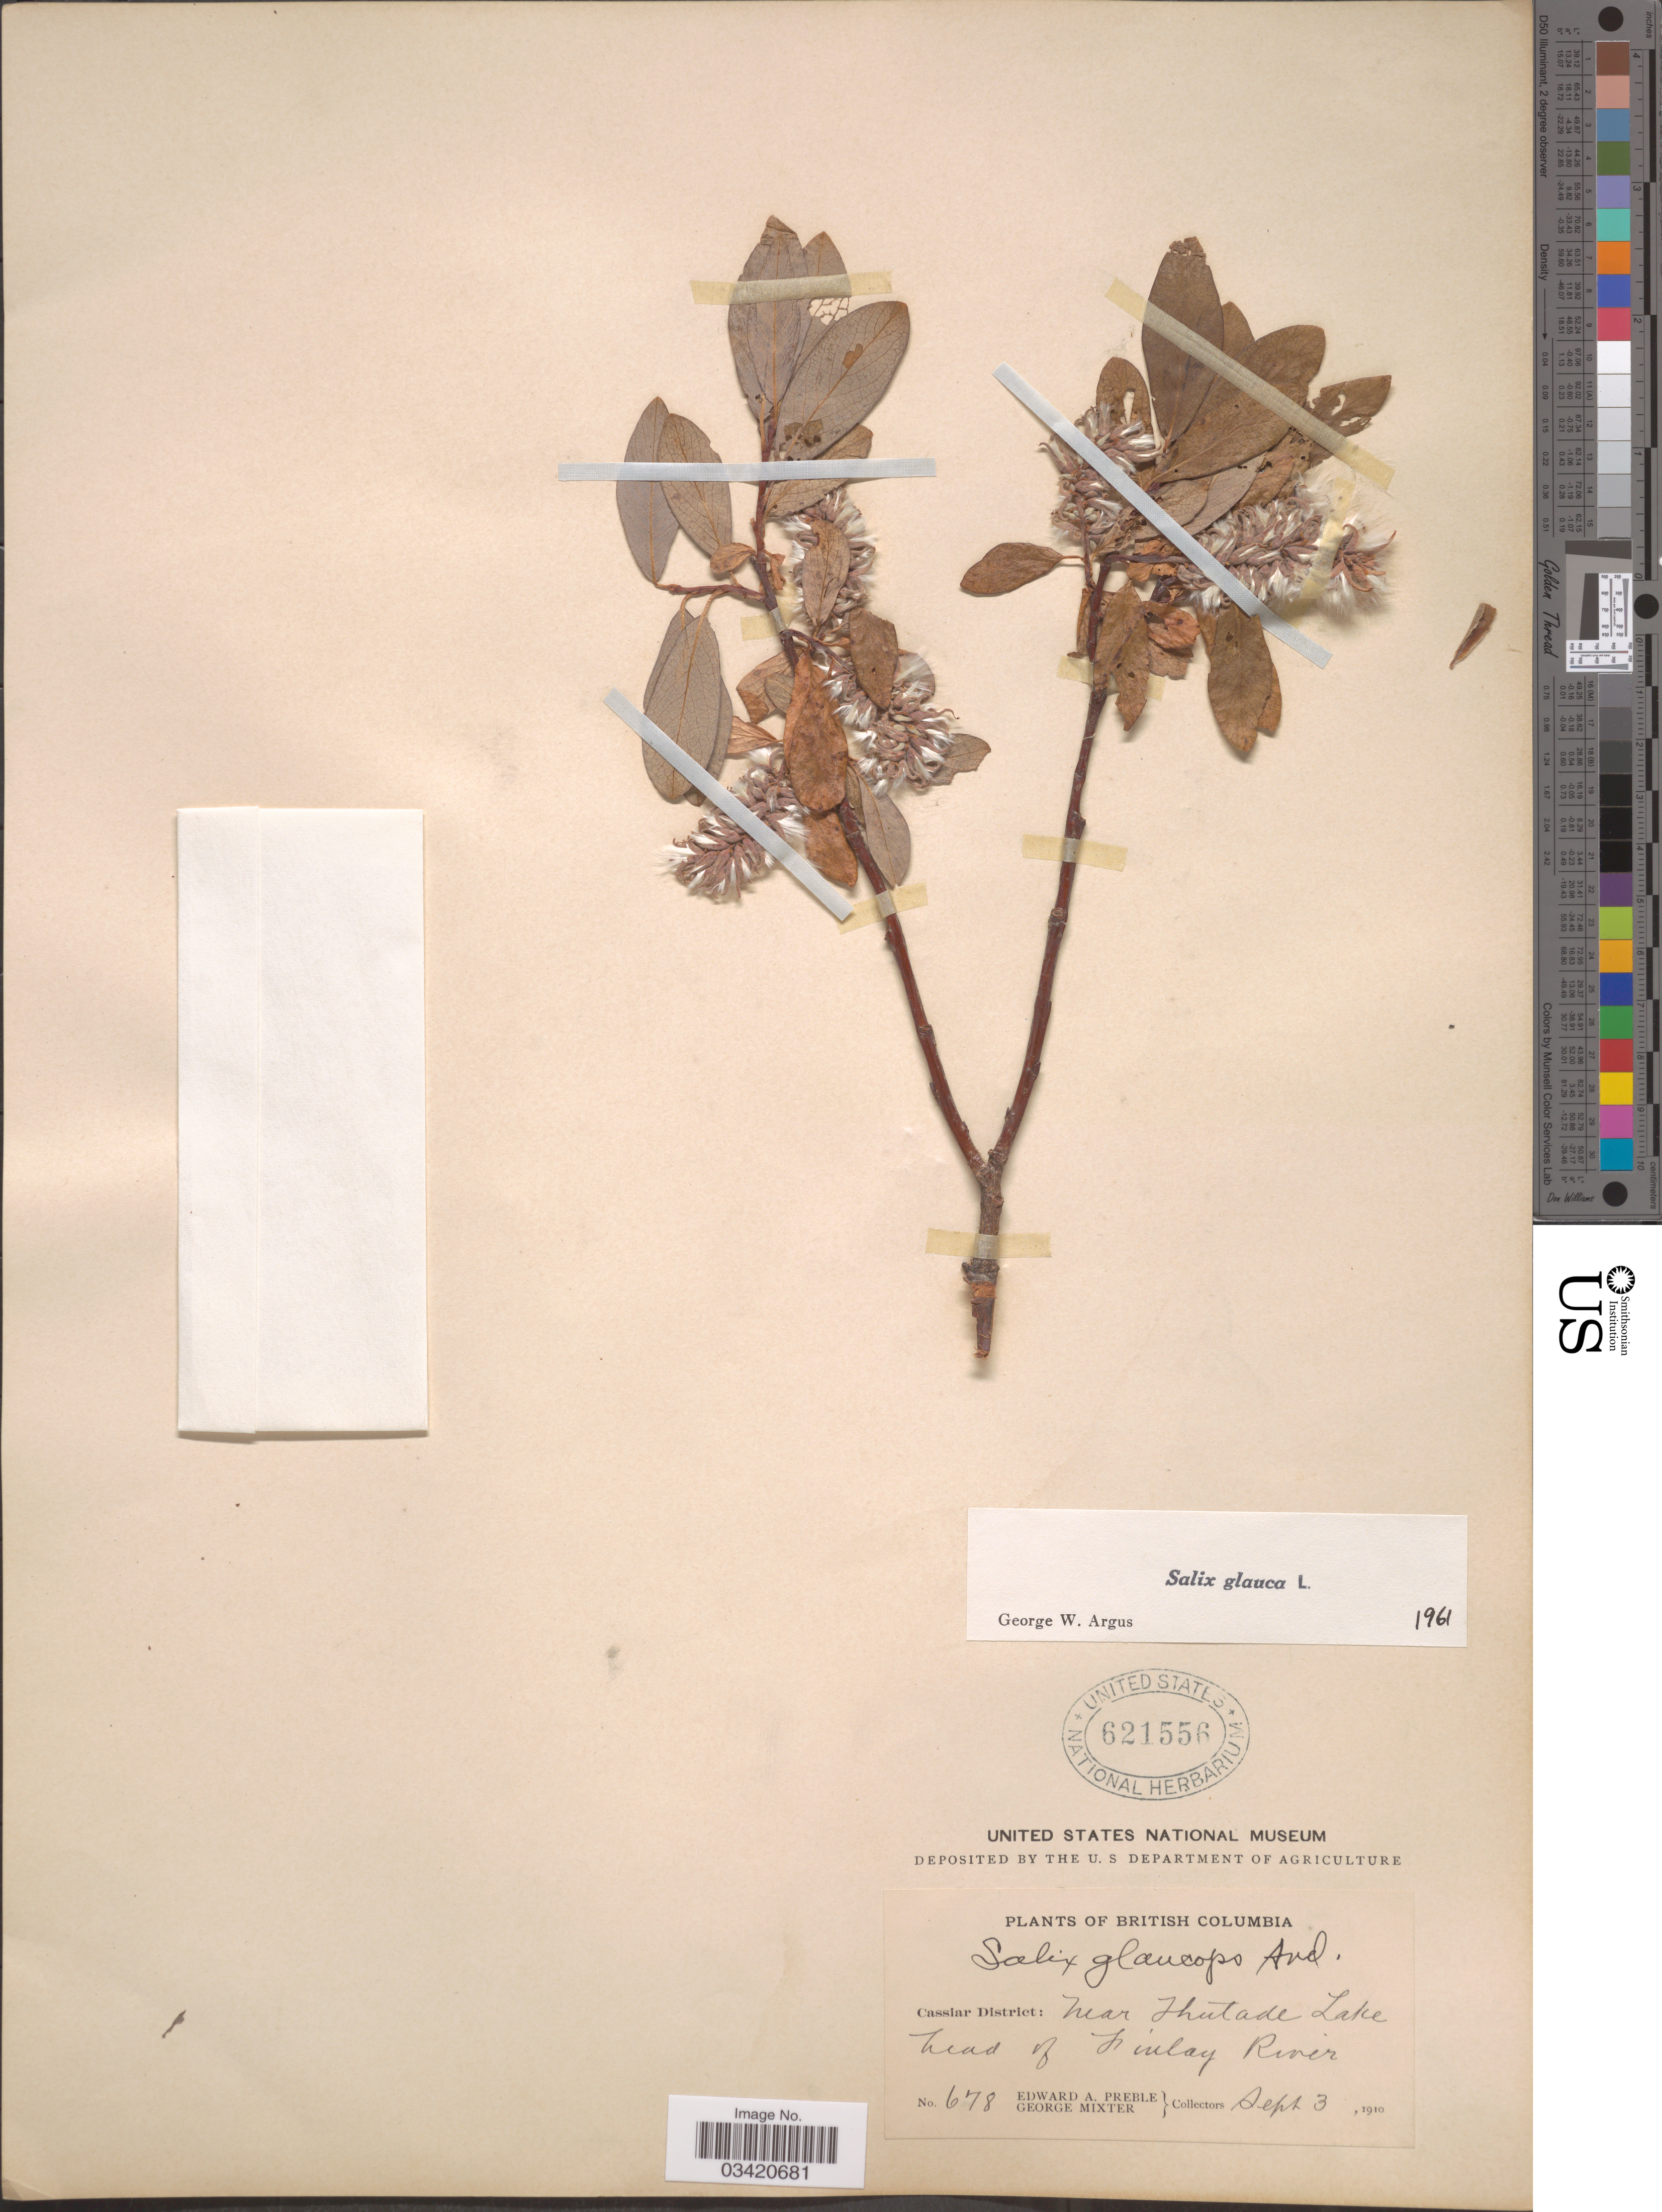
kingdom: Plantae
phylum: Tracheophyta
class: Magnoliopsida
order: Malpighiales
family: Salicaceae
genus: Salix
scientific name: Salix glauca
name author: L.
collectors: E. Preble & G. Mixter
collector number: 678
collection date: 1910-09-03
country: Canada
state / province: British Columbia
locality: Cassiar District: Near Thutade Lake. Head of Finlay River.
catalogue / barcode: US 621556